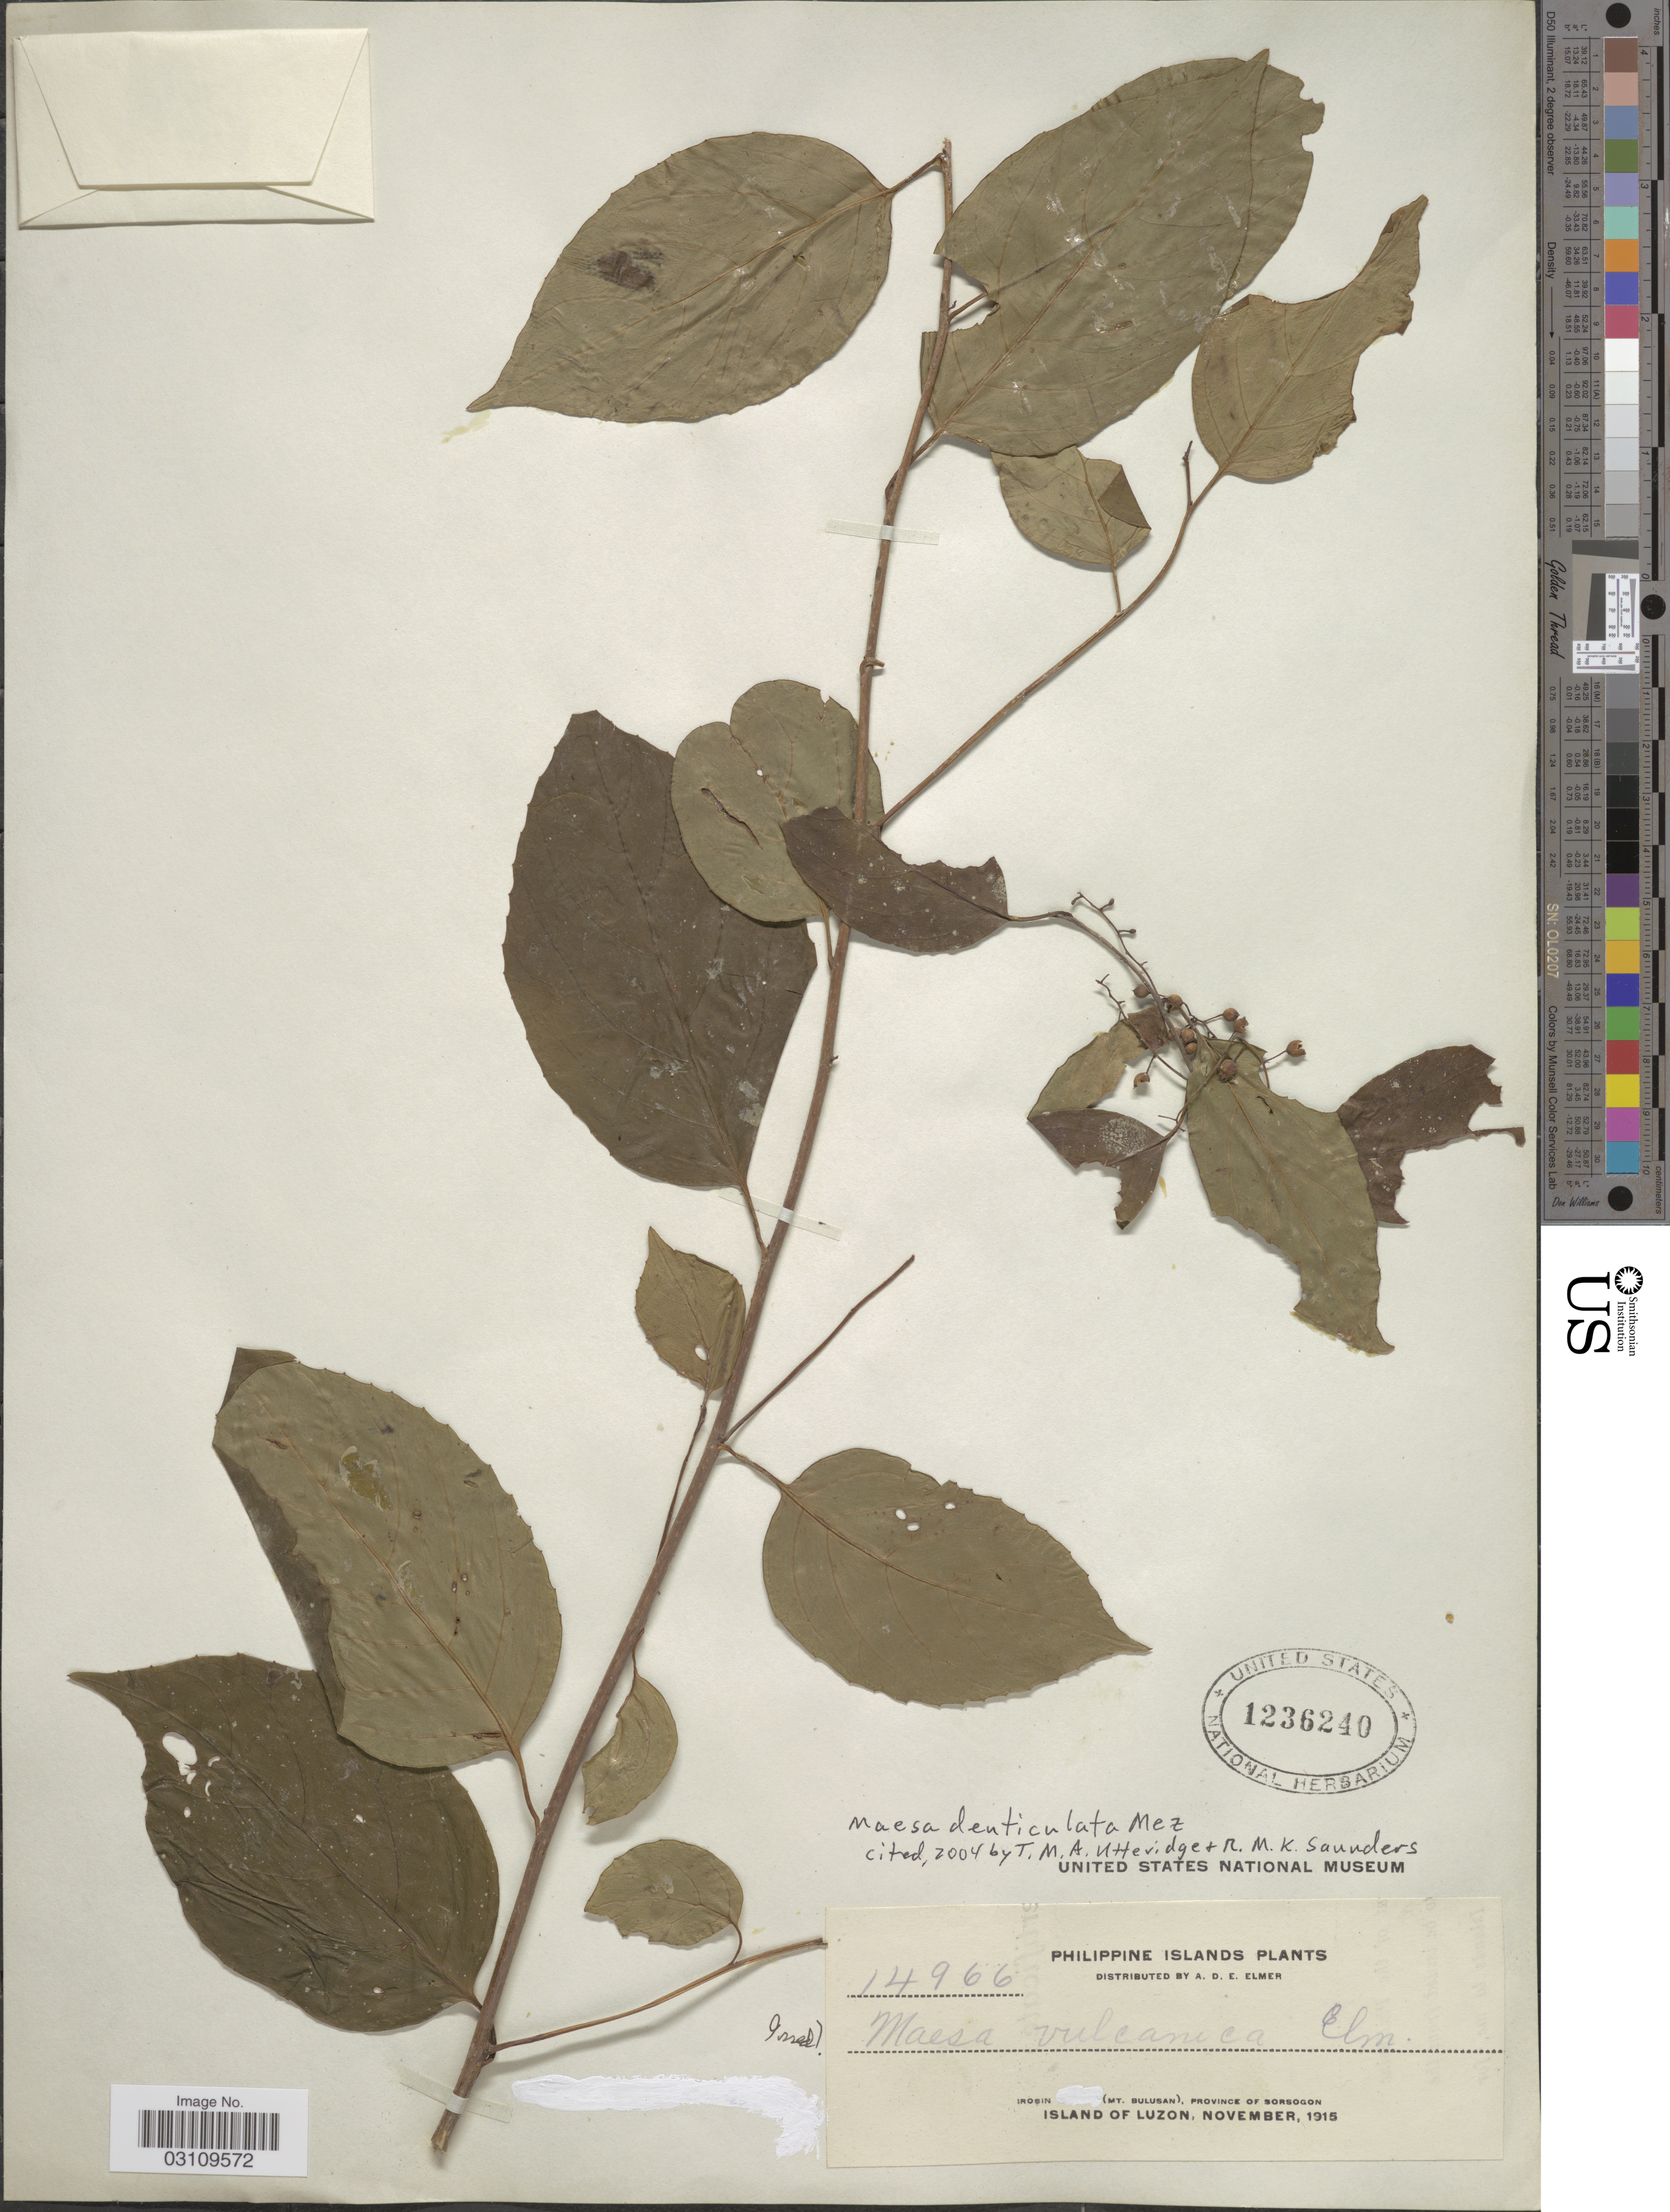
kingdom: Plantae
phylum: Tracheophyta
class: Magnoliopsida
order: Ericales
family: Primulaceae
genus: Maesa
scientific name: Maesa denticulata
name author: Mez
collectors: A. D. E. Elmer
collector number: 14966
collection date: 1915-11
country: Philippines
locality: Irosin (Mt. Bulusan), Province of Sorsogon, Island of Luzon.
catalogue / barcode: US 1236240